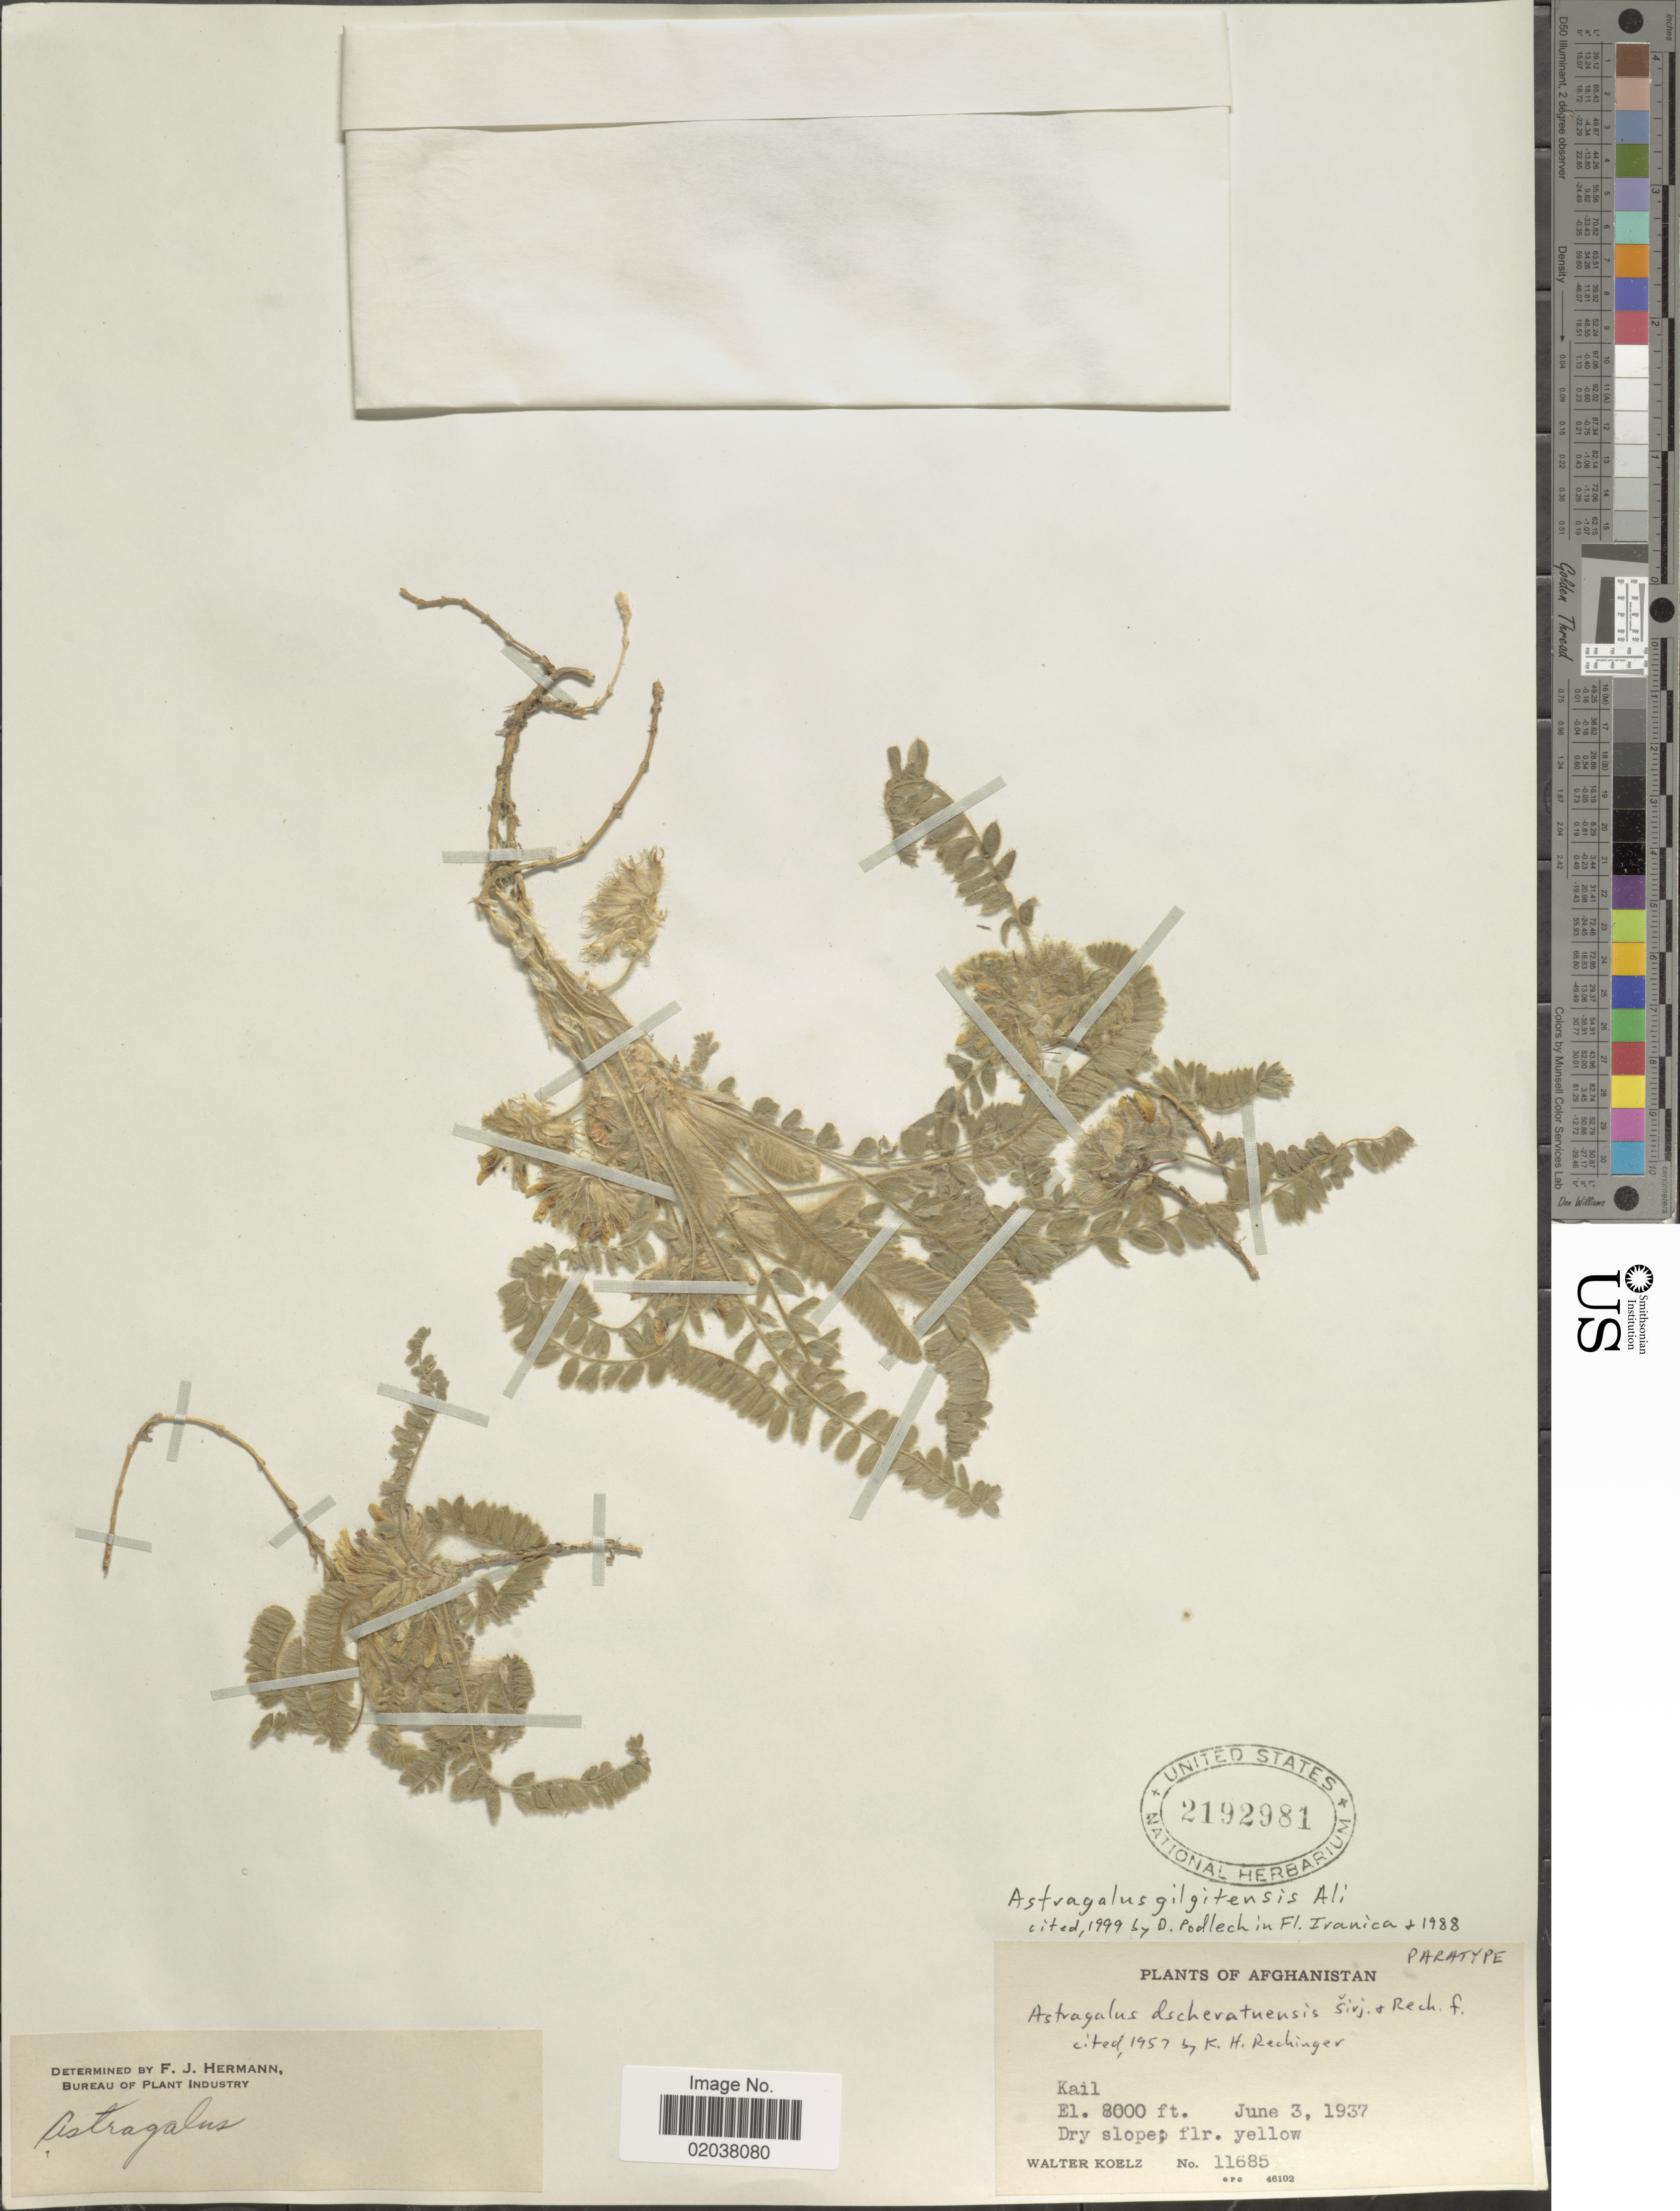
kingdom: Plantae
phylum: Tracheophyta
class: Magnoliopsida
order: Fabales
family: Fabaceae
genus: Astragalus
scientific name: Astragalus gilgitensis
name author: Ali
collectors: W. N. Koelz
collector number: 11685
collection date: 1937-06-03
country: Afghanistan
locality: Kail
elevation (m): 2438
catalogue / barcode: US 2192981